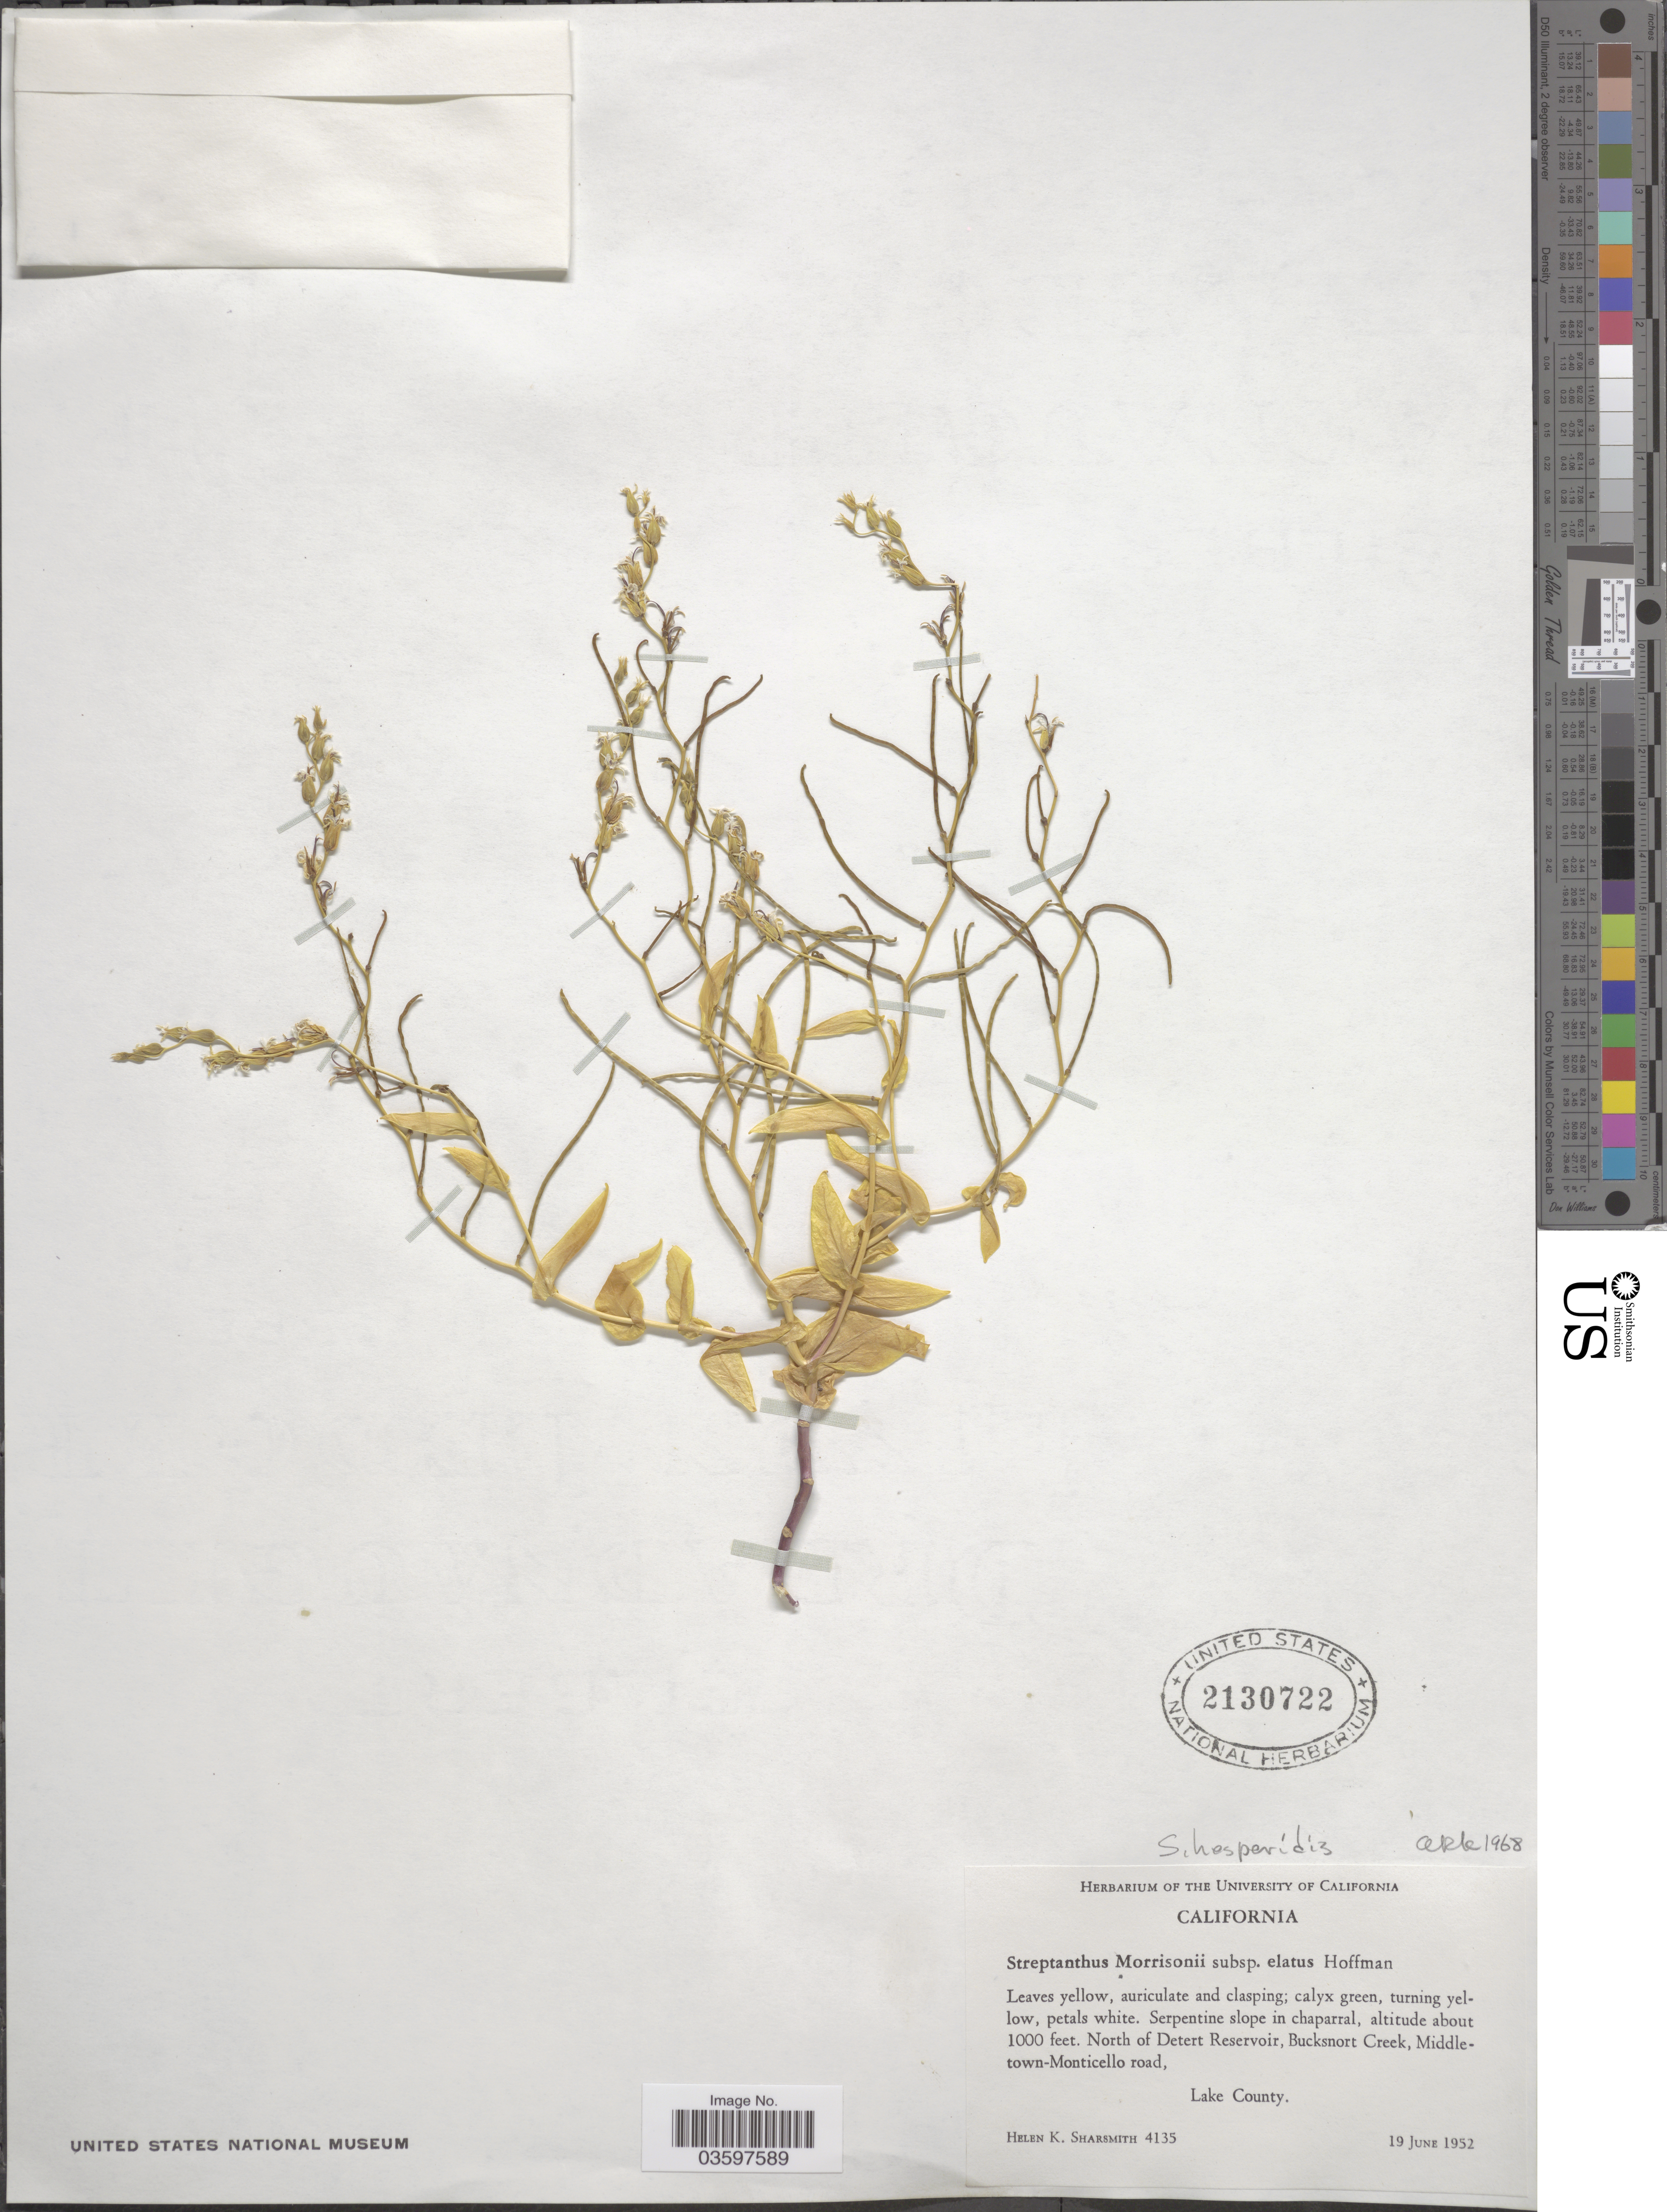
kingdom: Plantae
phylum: Tracheophyta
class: Magnoliopsida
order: Brassicales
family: Brassicaceae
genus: Streptanthus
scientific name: Streptanthus hesperidis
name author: Jeps.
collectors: H. Sharsmith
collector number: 4135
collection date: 1952-06-19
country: United States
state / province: California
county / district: Lake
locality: North of Detert Reservoir, Bucksnort Creek, Middletown-Monticello road, Lake County.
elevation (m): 305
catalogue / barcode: US 2130722